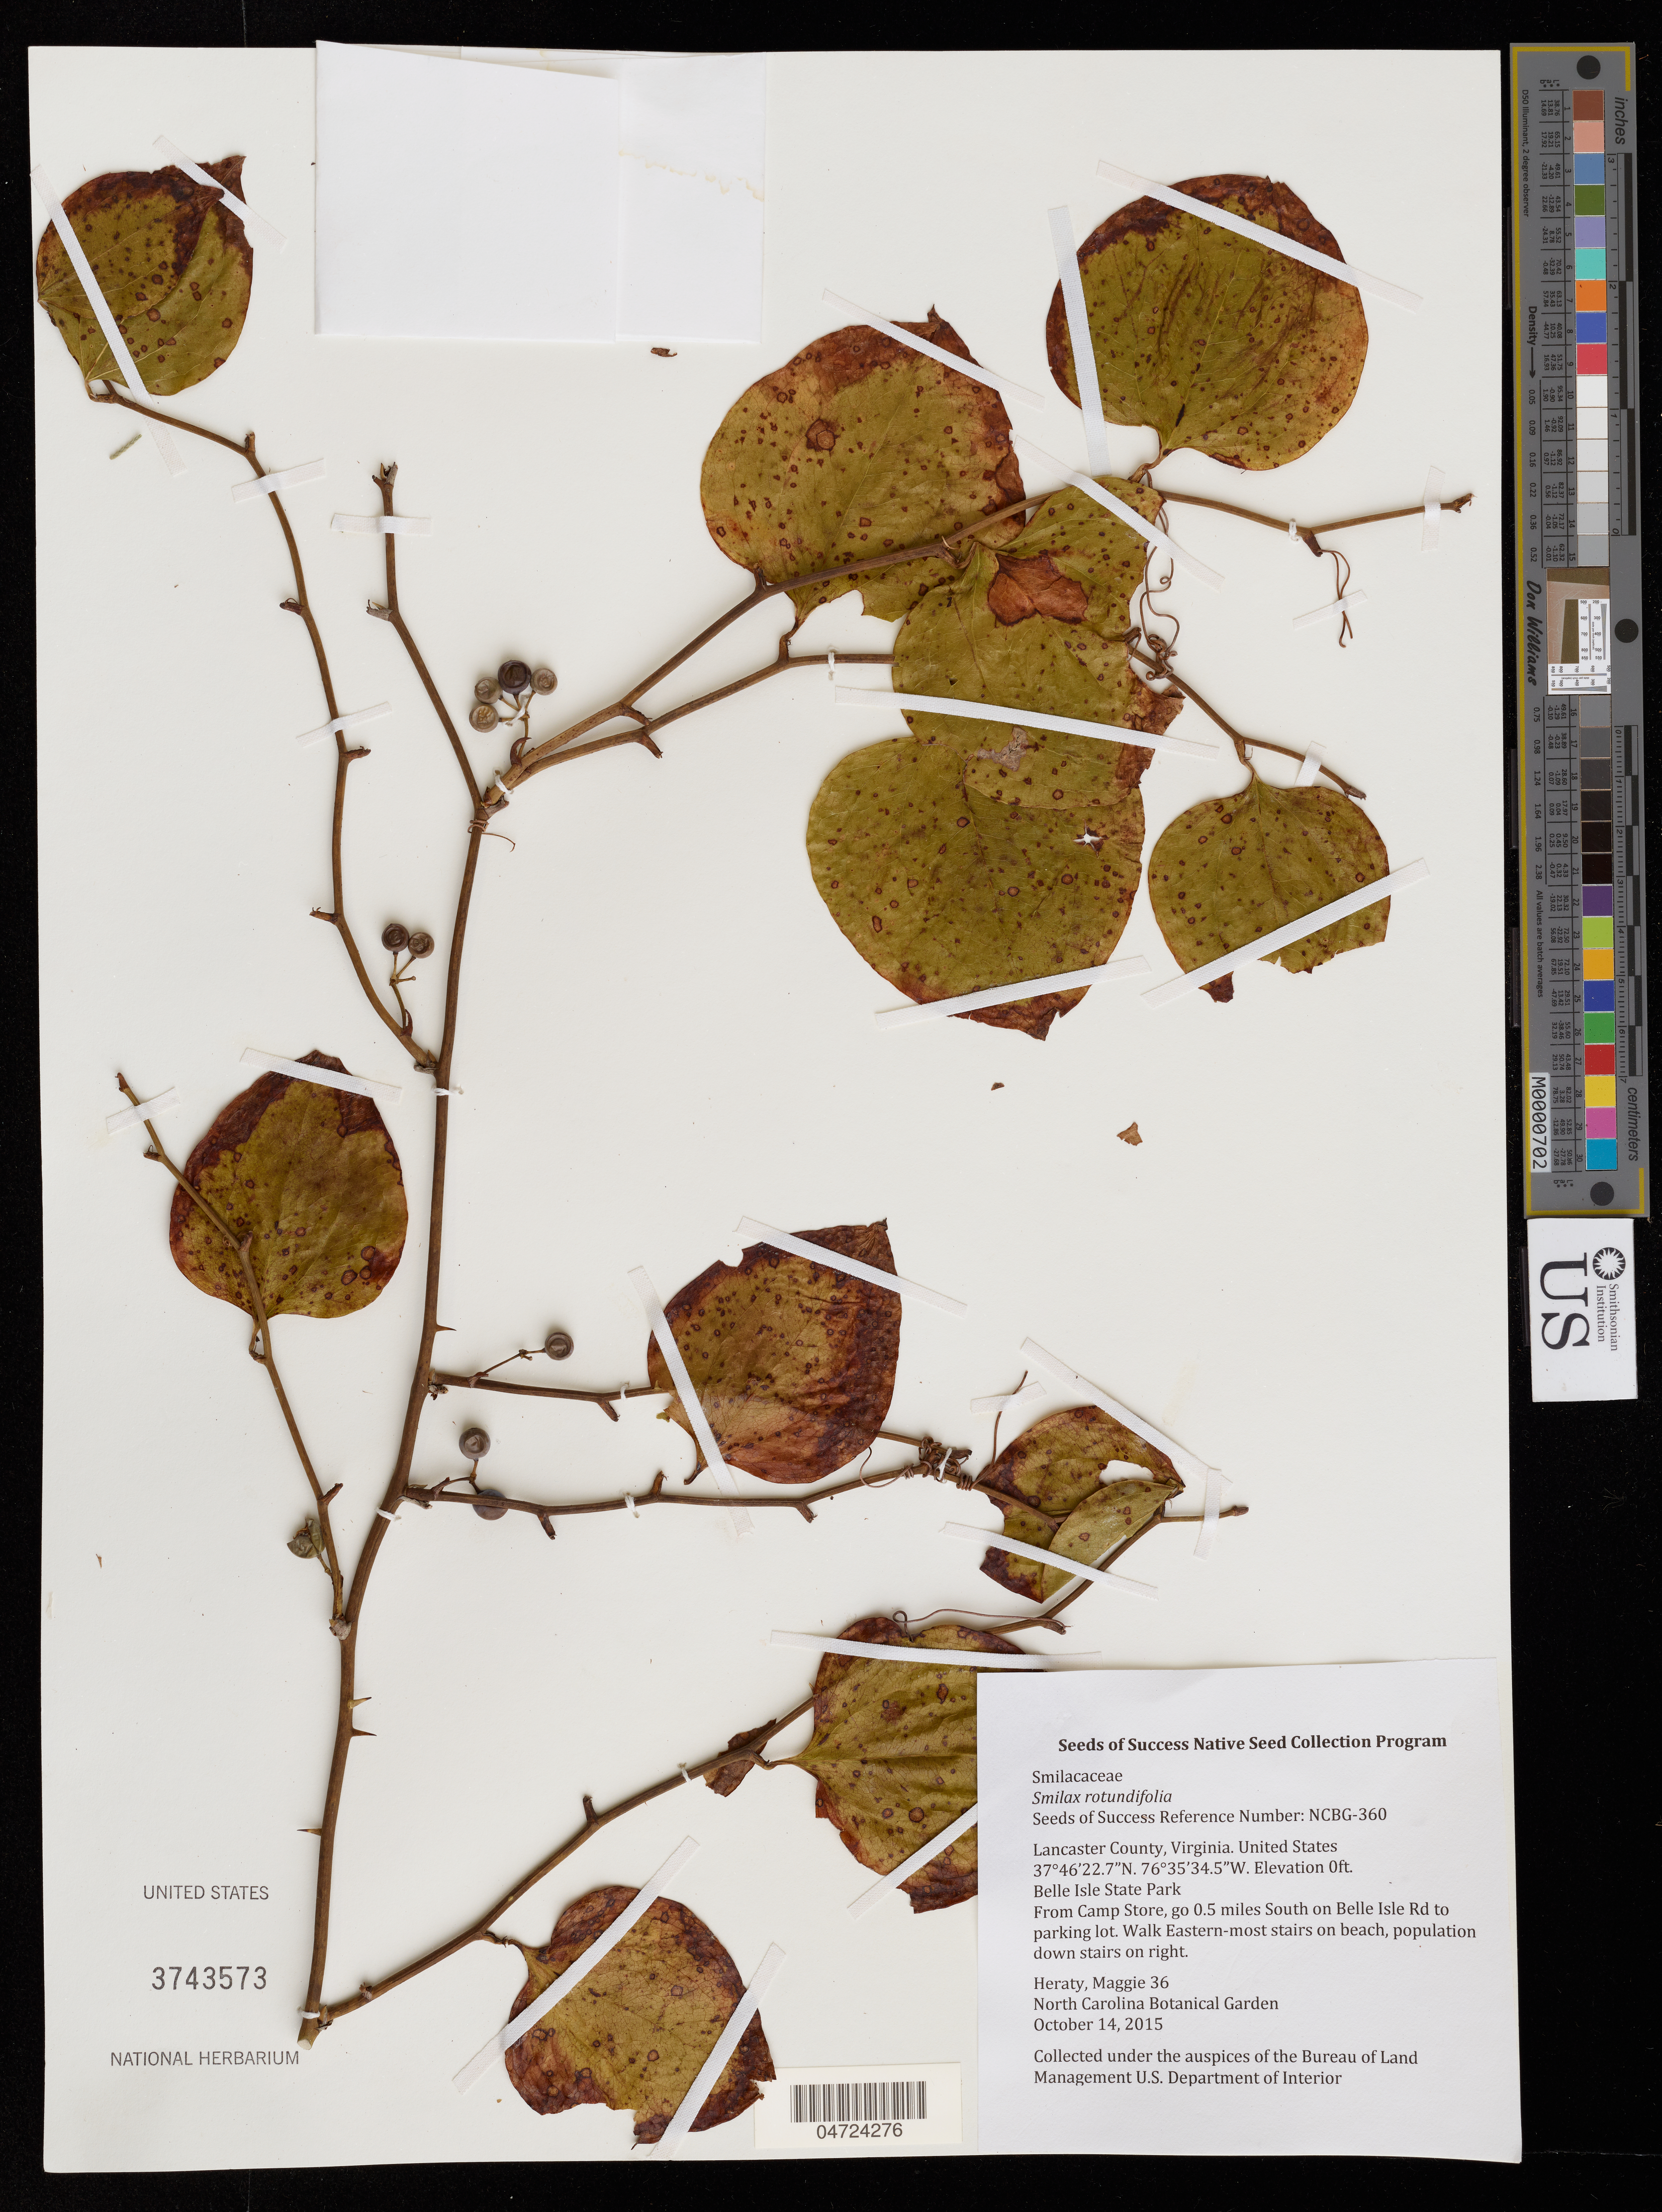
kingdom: Plantae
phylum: Tracheophyta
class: Liliopsida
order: Liliales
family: Smilacaceae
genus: Smilax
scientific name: Smilax rotundifolia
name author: L.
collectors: M. Heraty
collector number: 36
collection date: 2015-10-14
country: United States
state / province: Virginia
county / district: Lancaster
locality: Lancaster County. Belle Isle State Park. From Camp Store, go 0.5 miles South on Belle Isle Rd to parking lot. Walk Eastern-most stairs on beach, population down stairs on right.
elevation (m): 0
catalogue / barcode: US 3743573